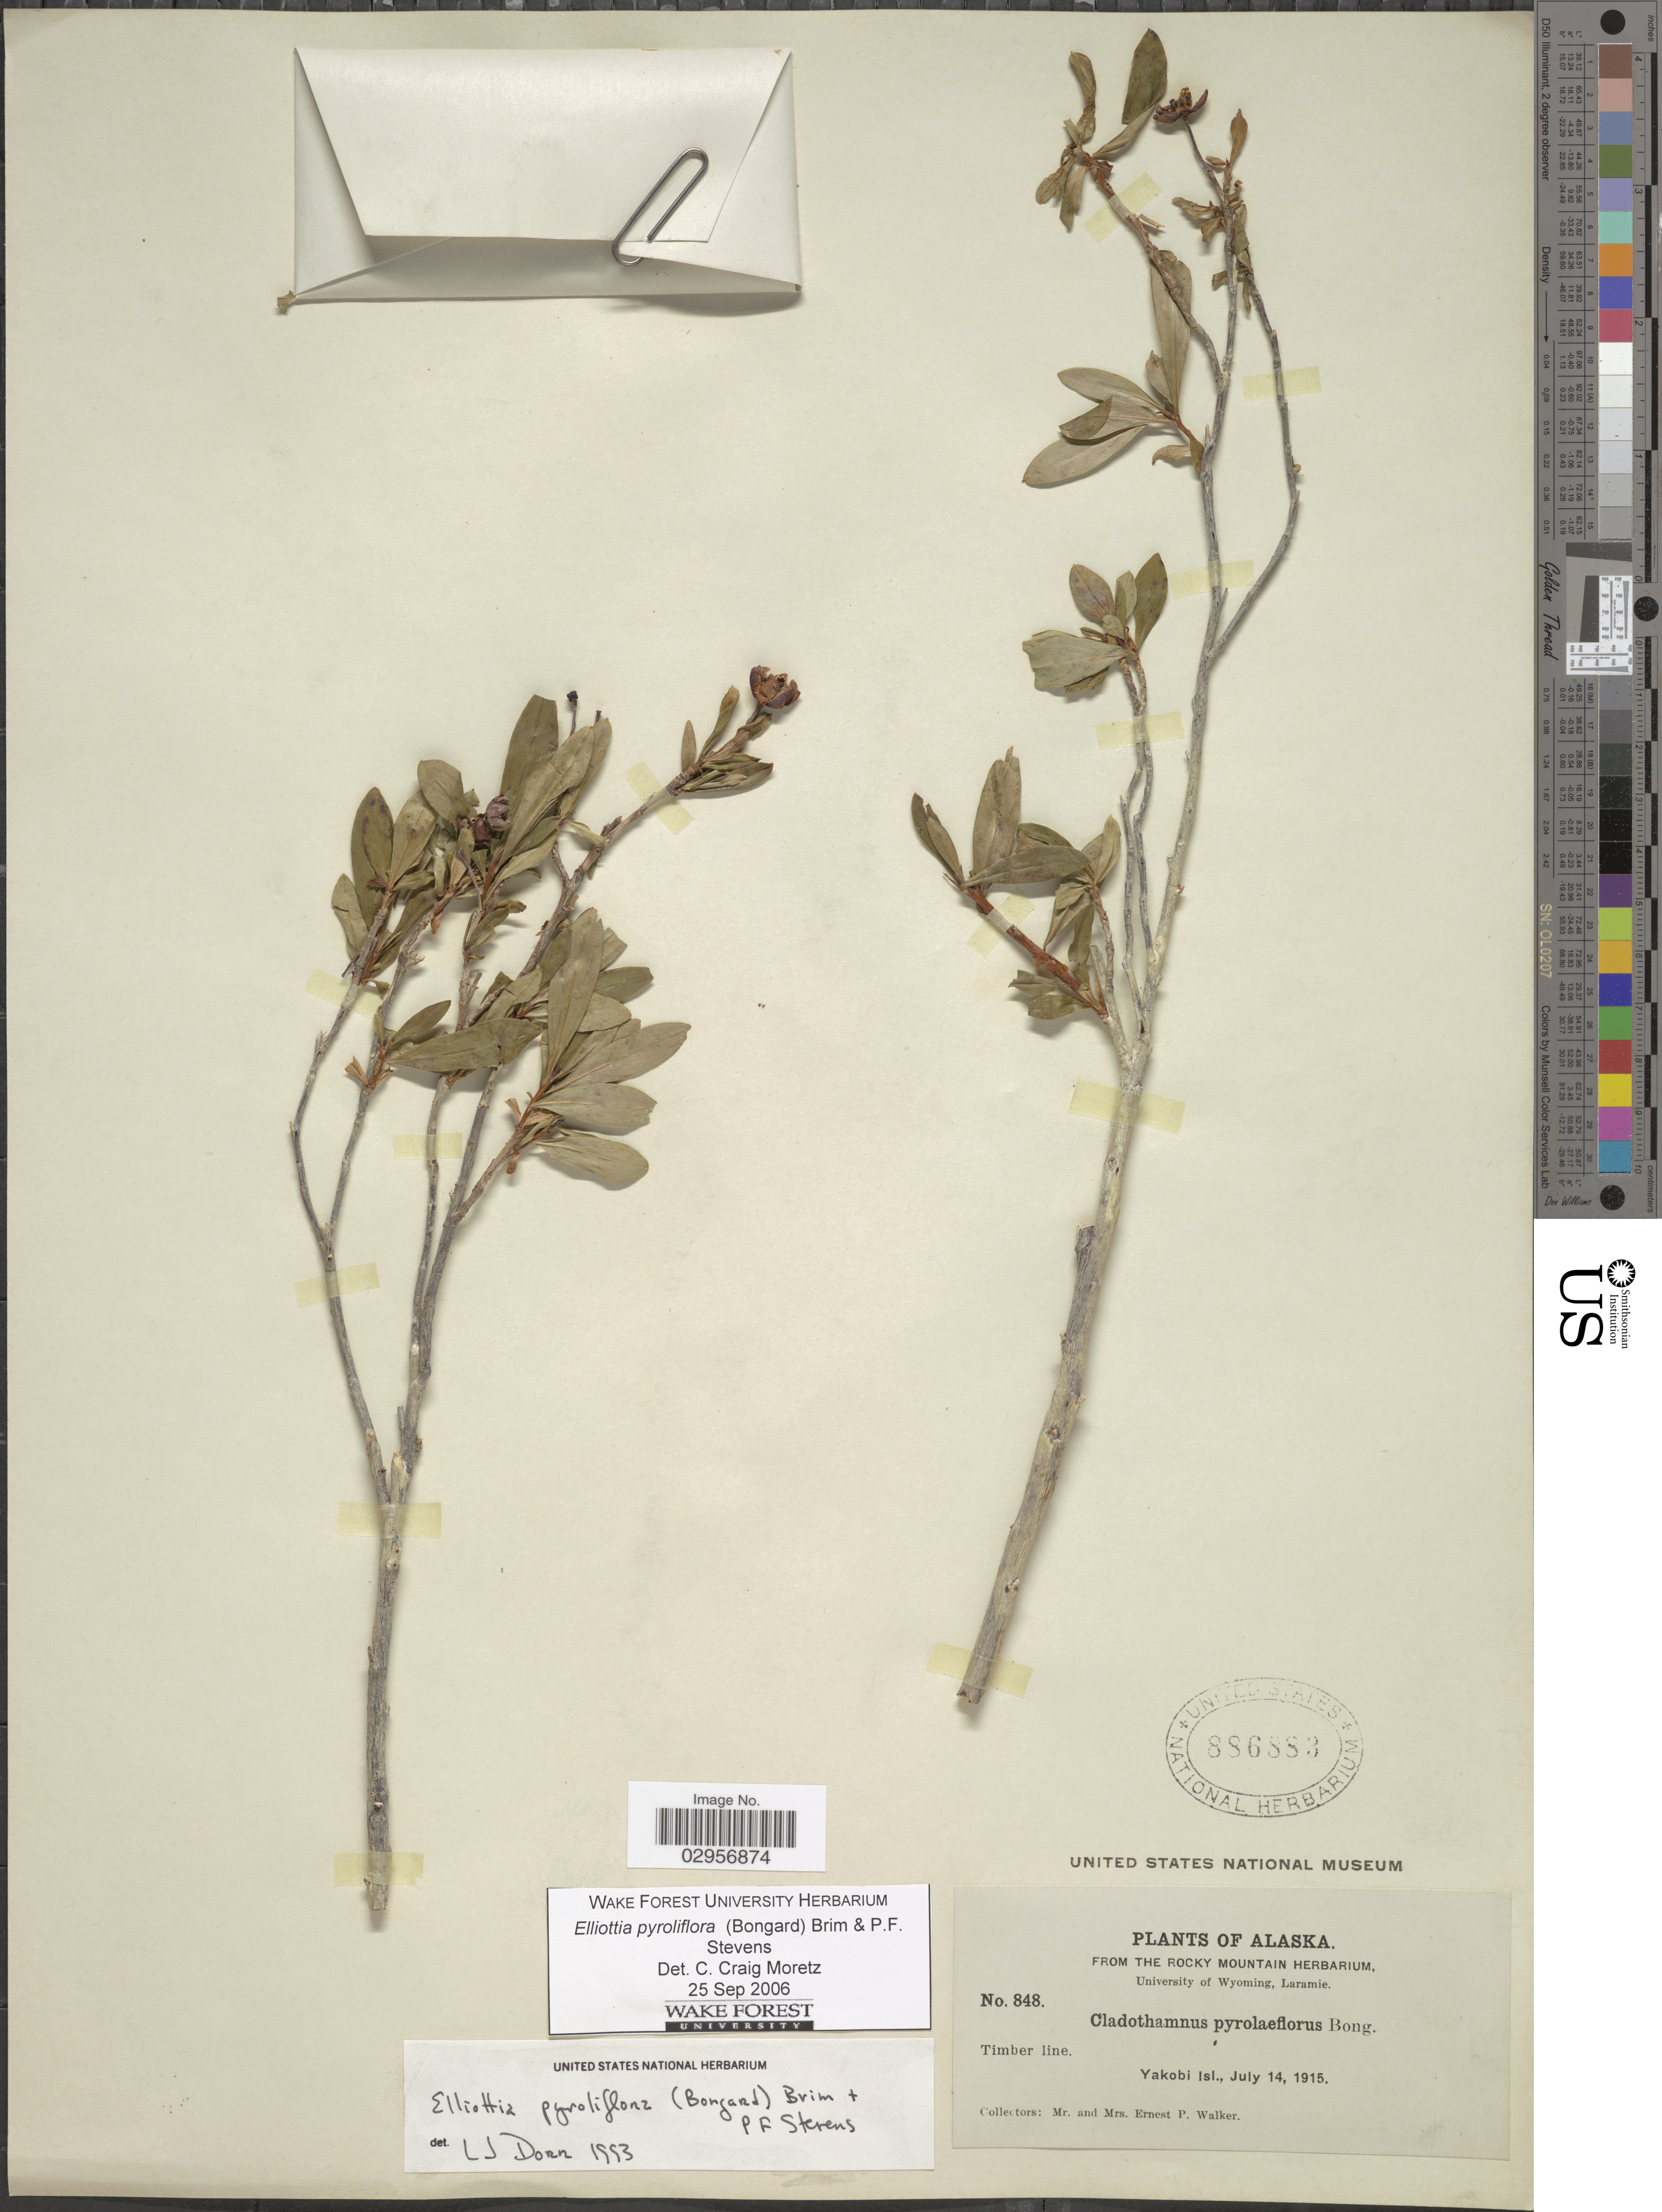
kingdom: Plantae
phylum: Tracheophyta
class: Magnoliopsida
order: Ericales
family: Ericaceae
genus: Elliottia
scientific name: Elliottia pyroliflora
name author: (Bong.) P.F. Stevens & Brim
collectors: E. Walker & E. Walker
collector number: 848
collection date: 1915-07-14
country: United States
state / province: Alaska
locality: Yakobi Isl.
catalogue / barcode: US 886883